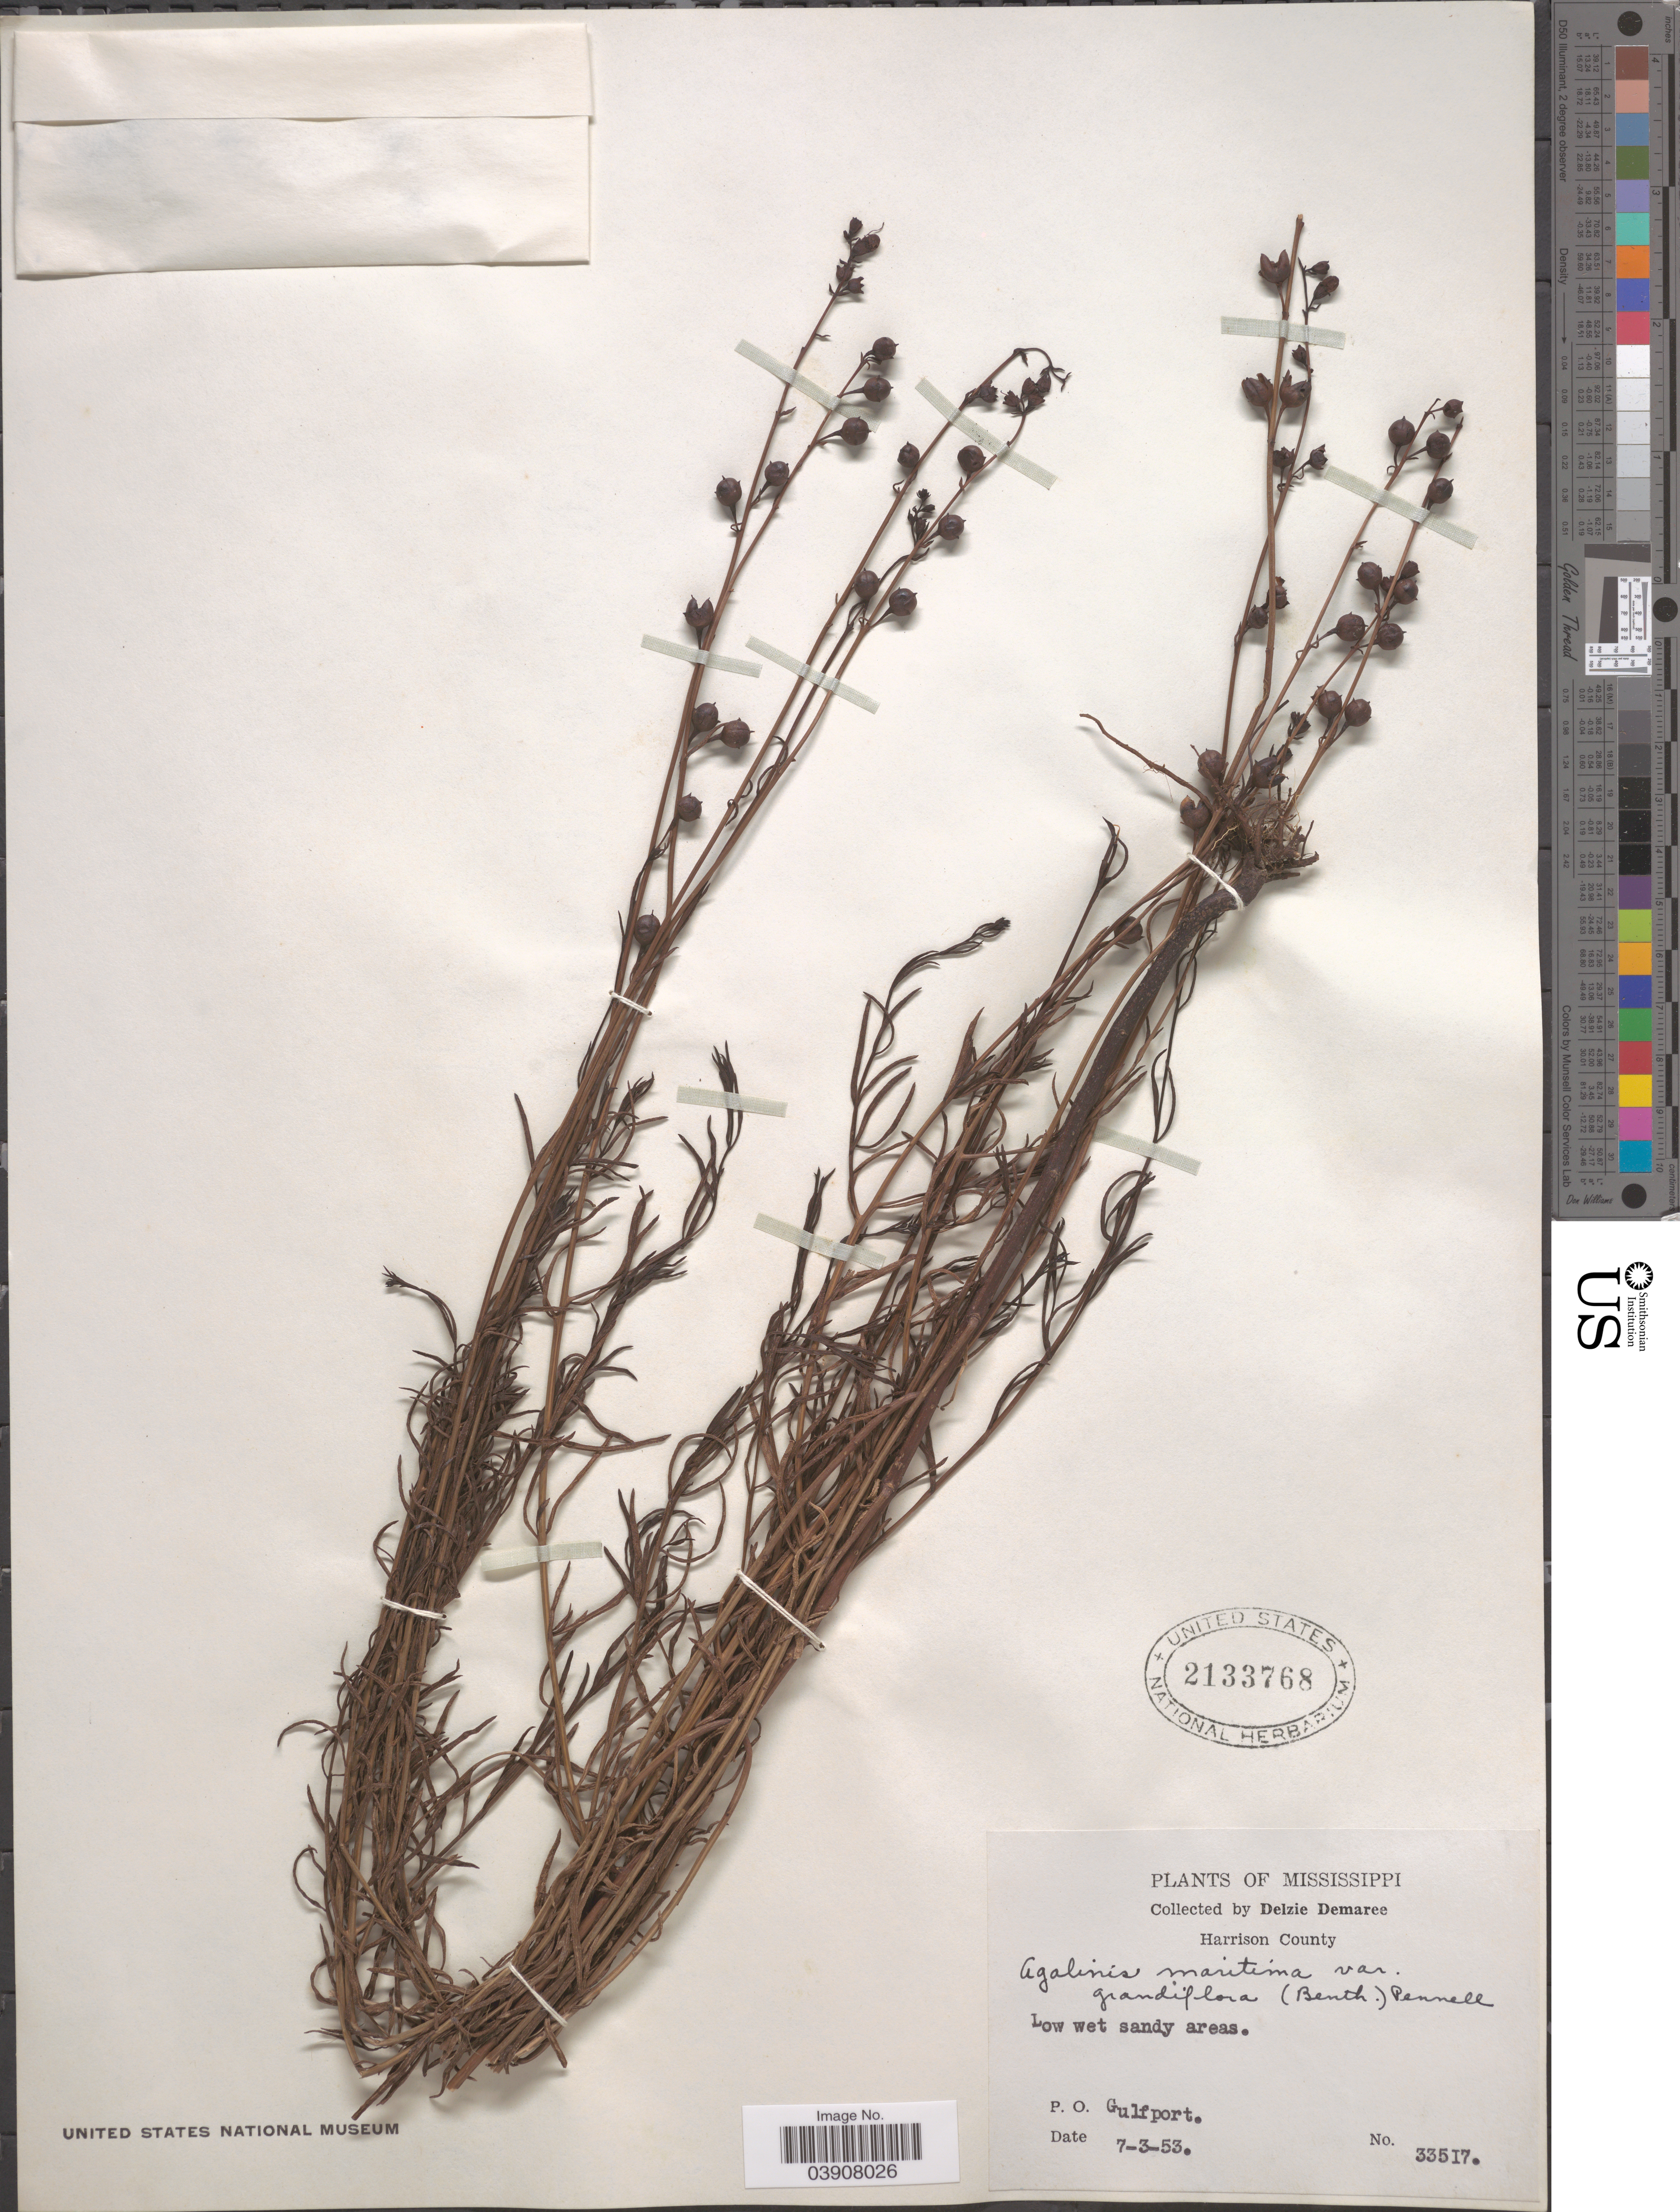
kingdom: Plantae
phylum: Tracheophyta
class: Magnoliopsida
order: Lamiales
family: Orobanchaceae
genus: Agalinis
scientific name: Agalinis maritima var. grandiflora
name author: (Benth.) Pennell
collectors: D. Demaree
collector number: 33517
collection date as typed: Transcribed d/m/y: 3/7/53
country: United States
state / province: Mississippi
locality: Harrison County. P.O. Gulfport.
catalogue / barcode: US 2133768